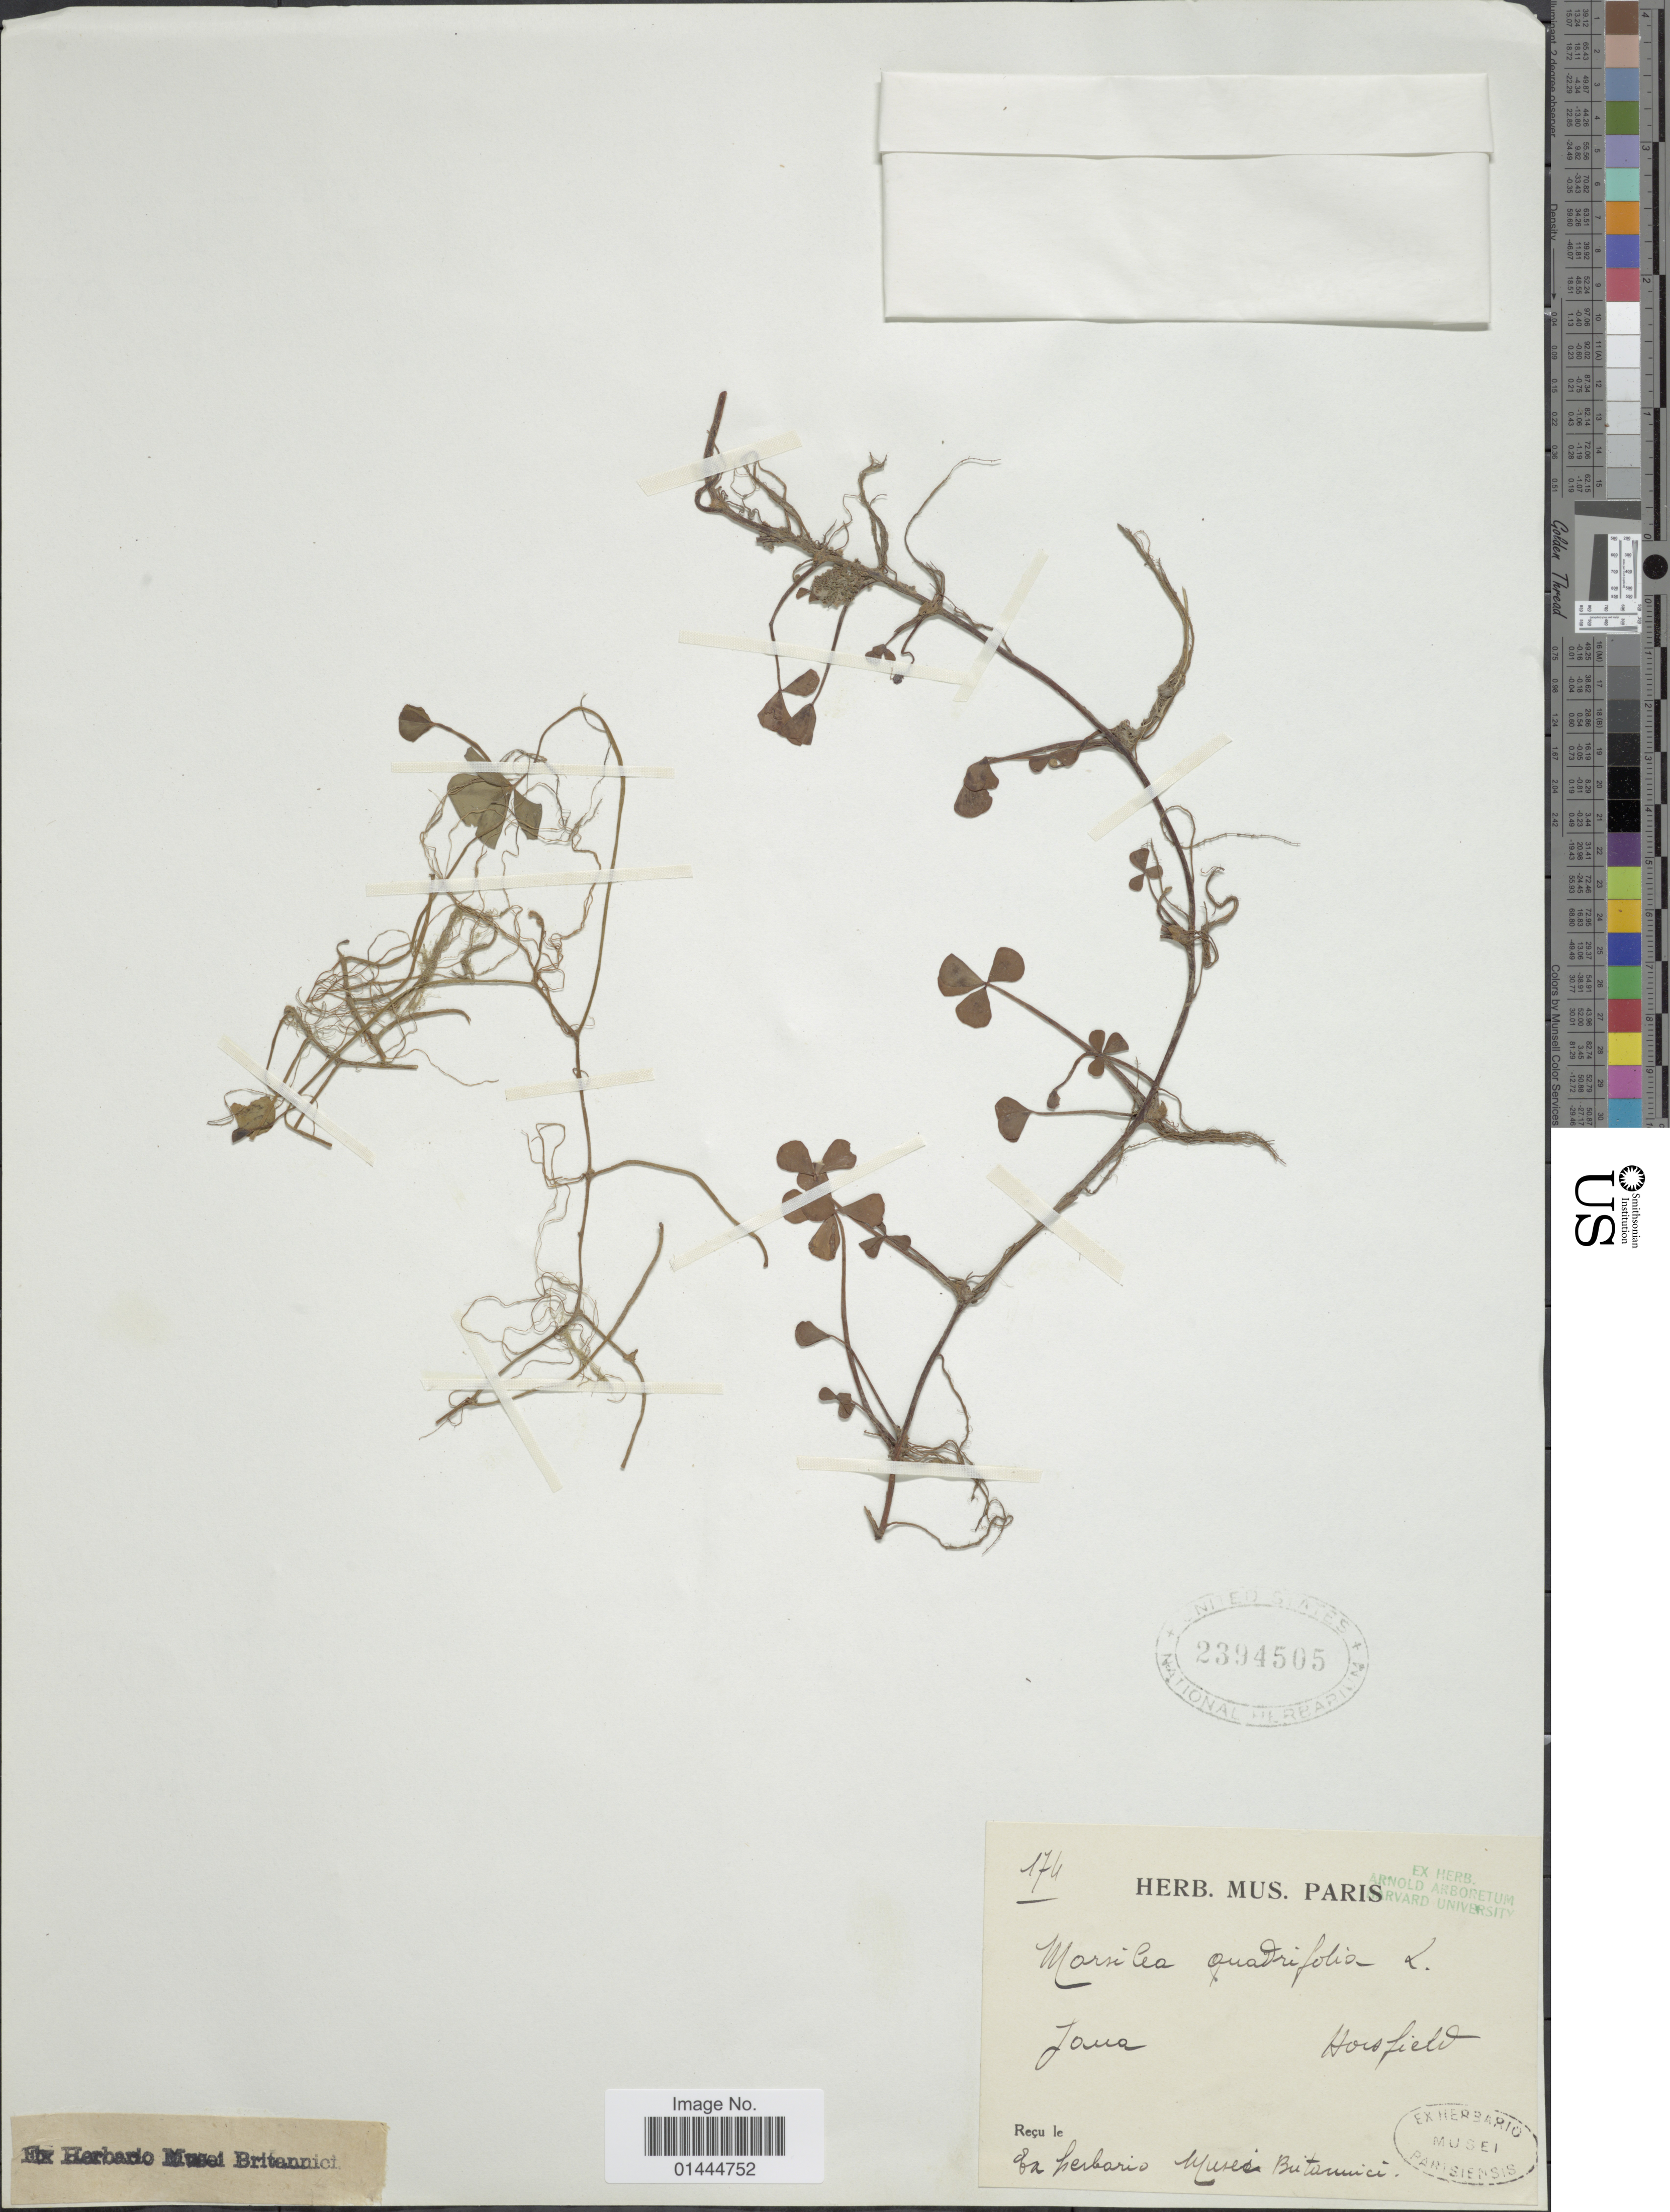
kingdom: Plantae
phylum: Tracheophyta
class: Polypodiopsida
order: Salviniales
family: Marsileaceae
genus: Marsilea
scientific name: Marsilea quadrifolia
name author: L.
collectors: ex herb. Musei Britannici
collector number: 174*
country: Indonesia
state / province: Java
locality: Horsfield. [interpreted]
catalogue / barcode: US 2394505